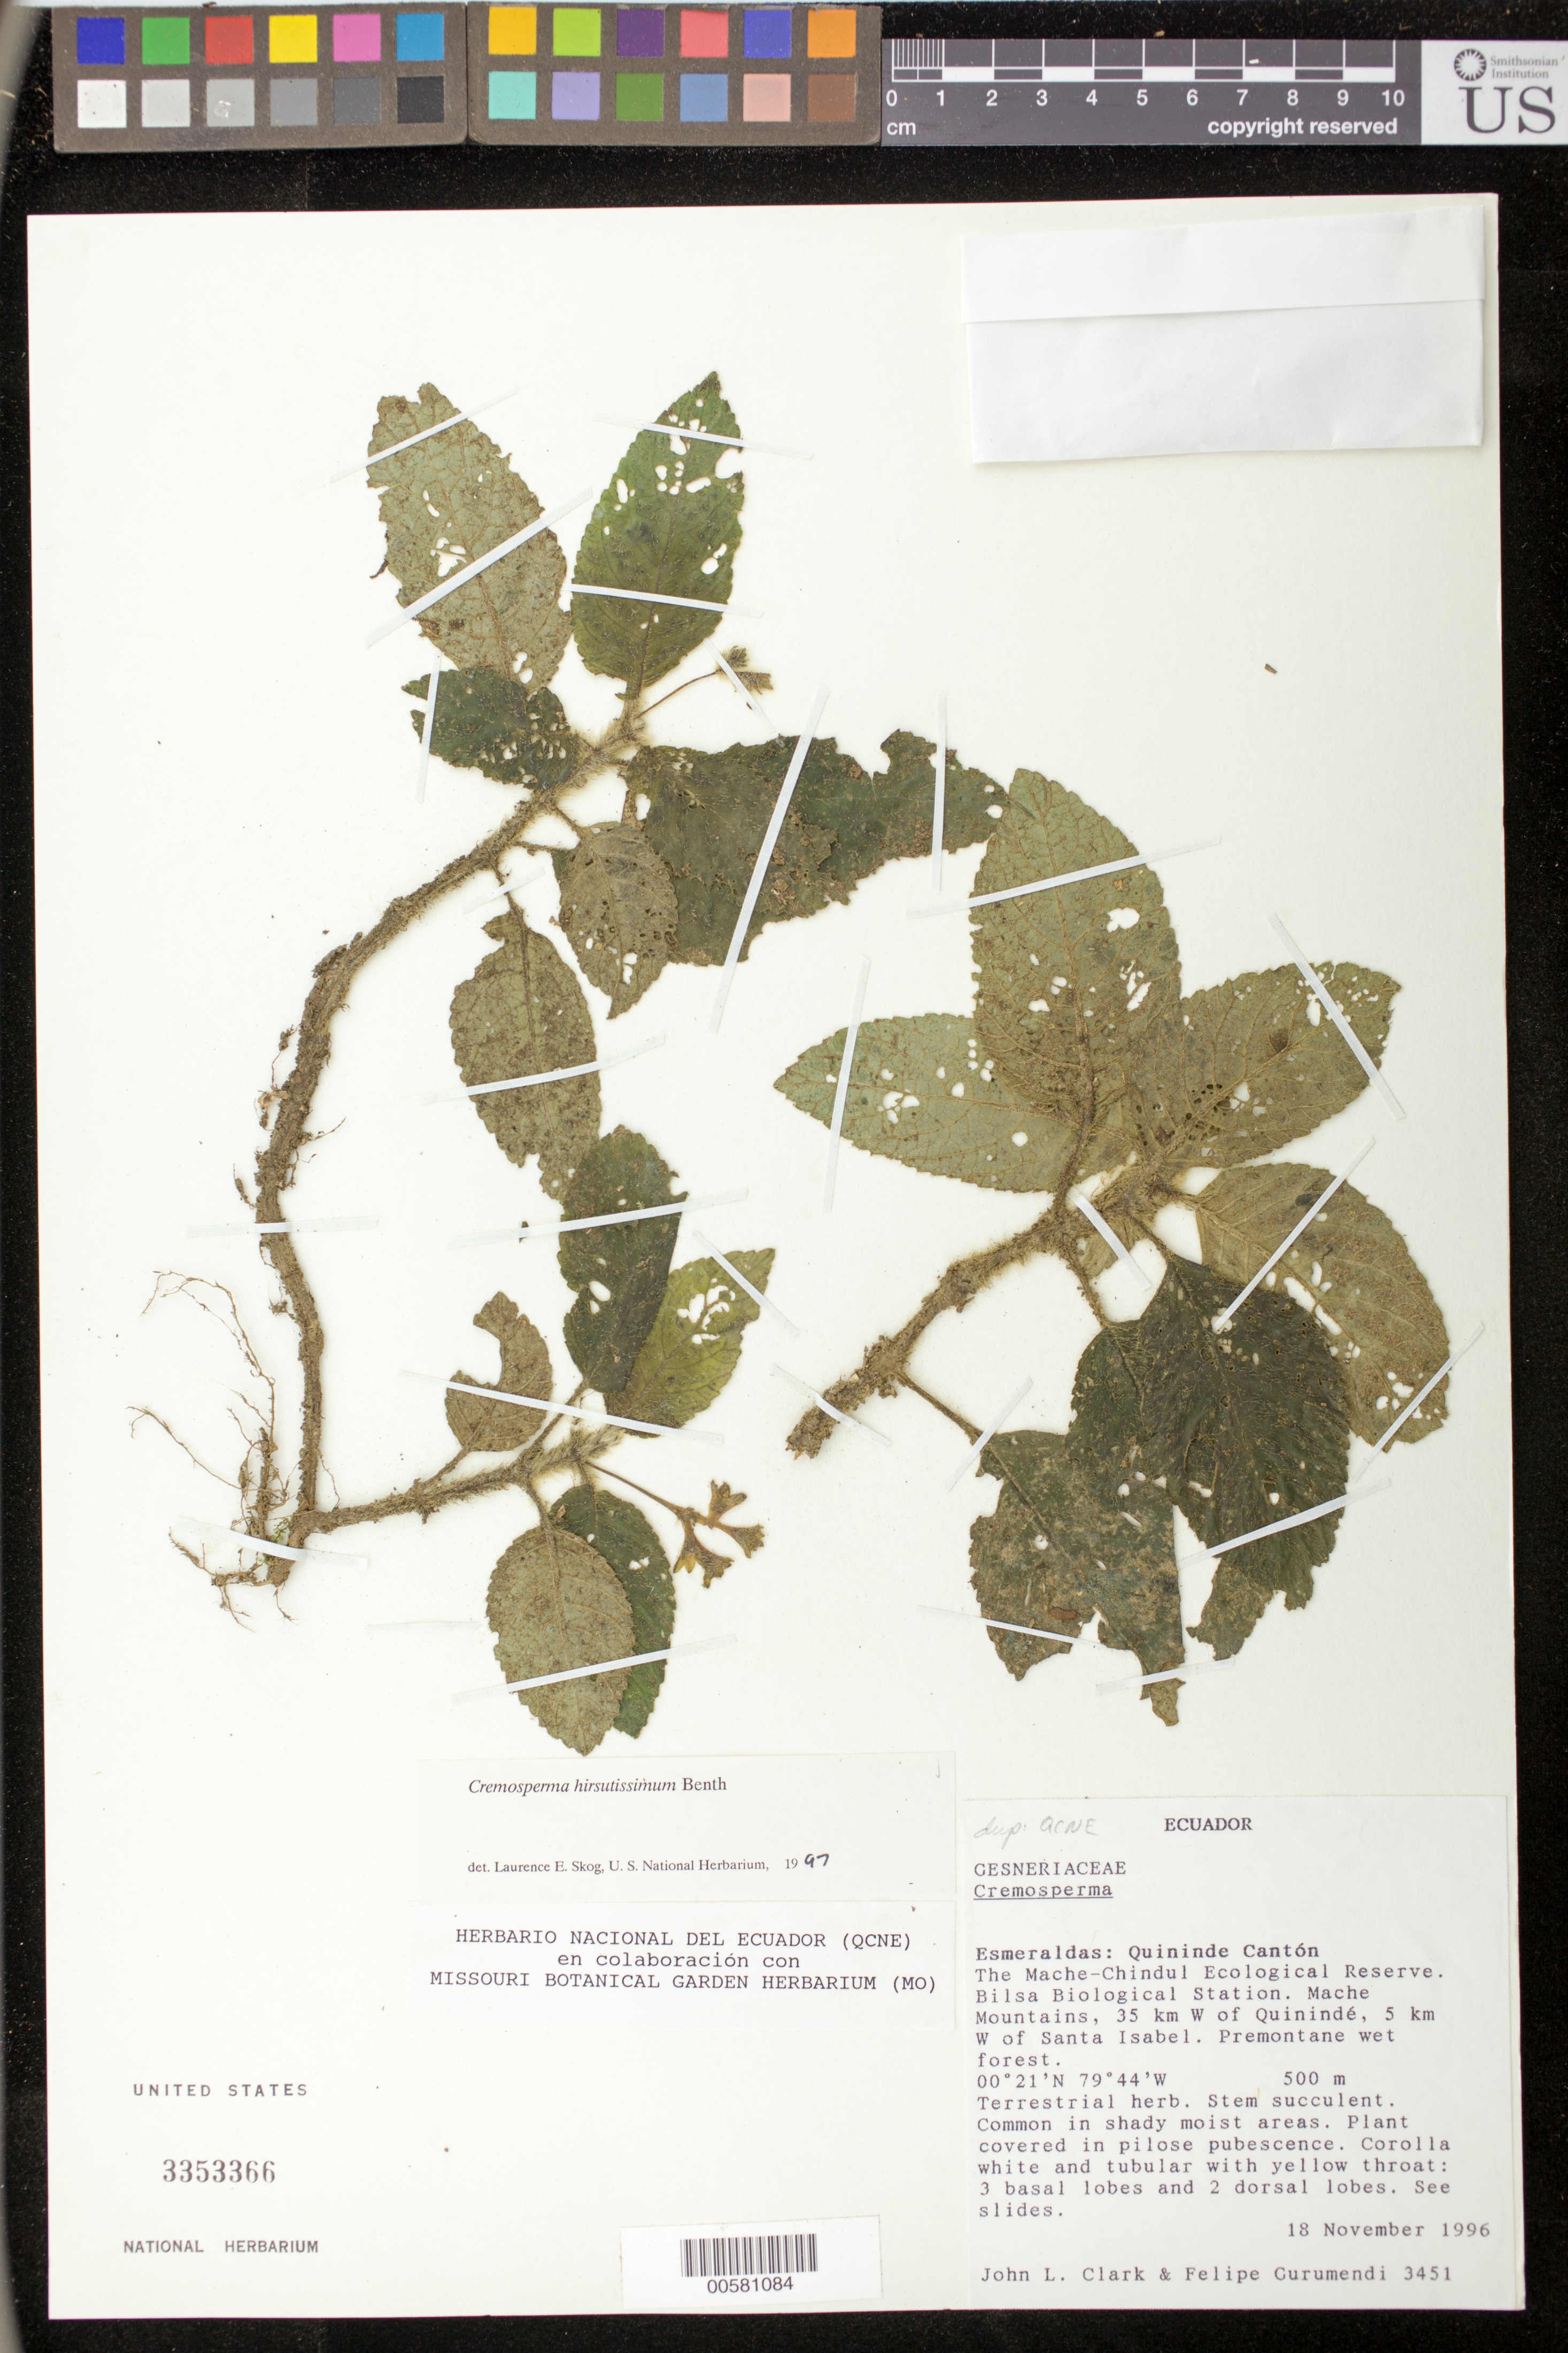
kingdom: Plantae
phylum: Tracheophyta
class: Magnoliopsida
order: Lamiales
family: Gesneriaceae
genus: Cremosperma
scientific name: Cremosperma hirsutissimum var. hirsutissimum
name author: Benth.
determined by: Skog, Laurence E.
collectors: J. L. Clark & F. Gurumendí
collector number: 3451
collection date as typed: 18 Nov 1996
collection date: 1996-11-18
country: Ecuador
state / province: Esmeraldas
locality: Quininde Cantón. Mache-Chindul Ecological Reserva, Bilsa Biological Station, Mache Mountains, 35 km W of Quinindé, 5 km W of Santa Isabel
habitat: Premontane wet forest; common in shady moist areas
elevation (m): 500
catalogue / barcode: US 3353366